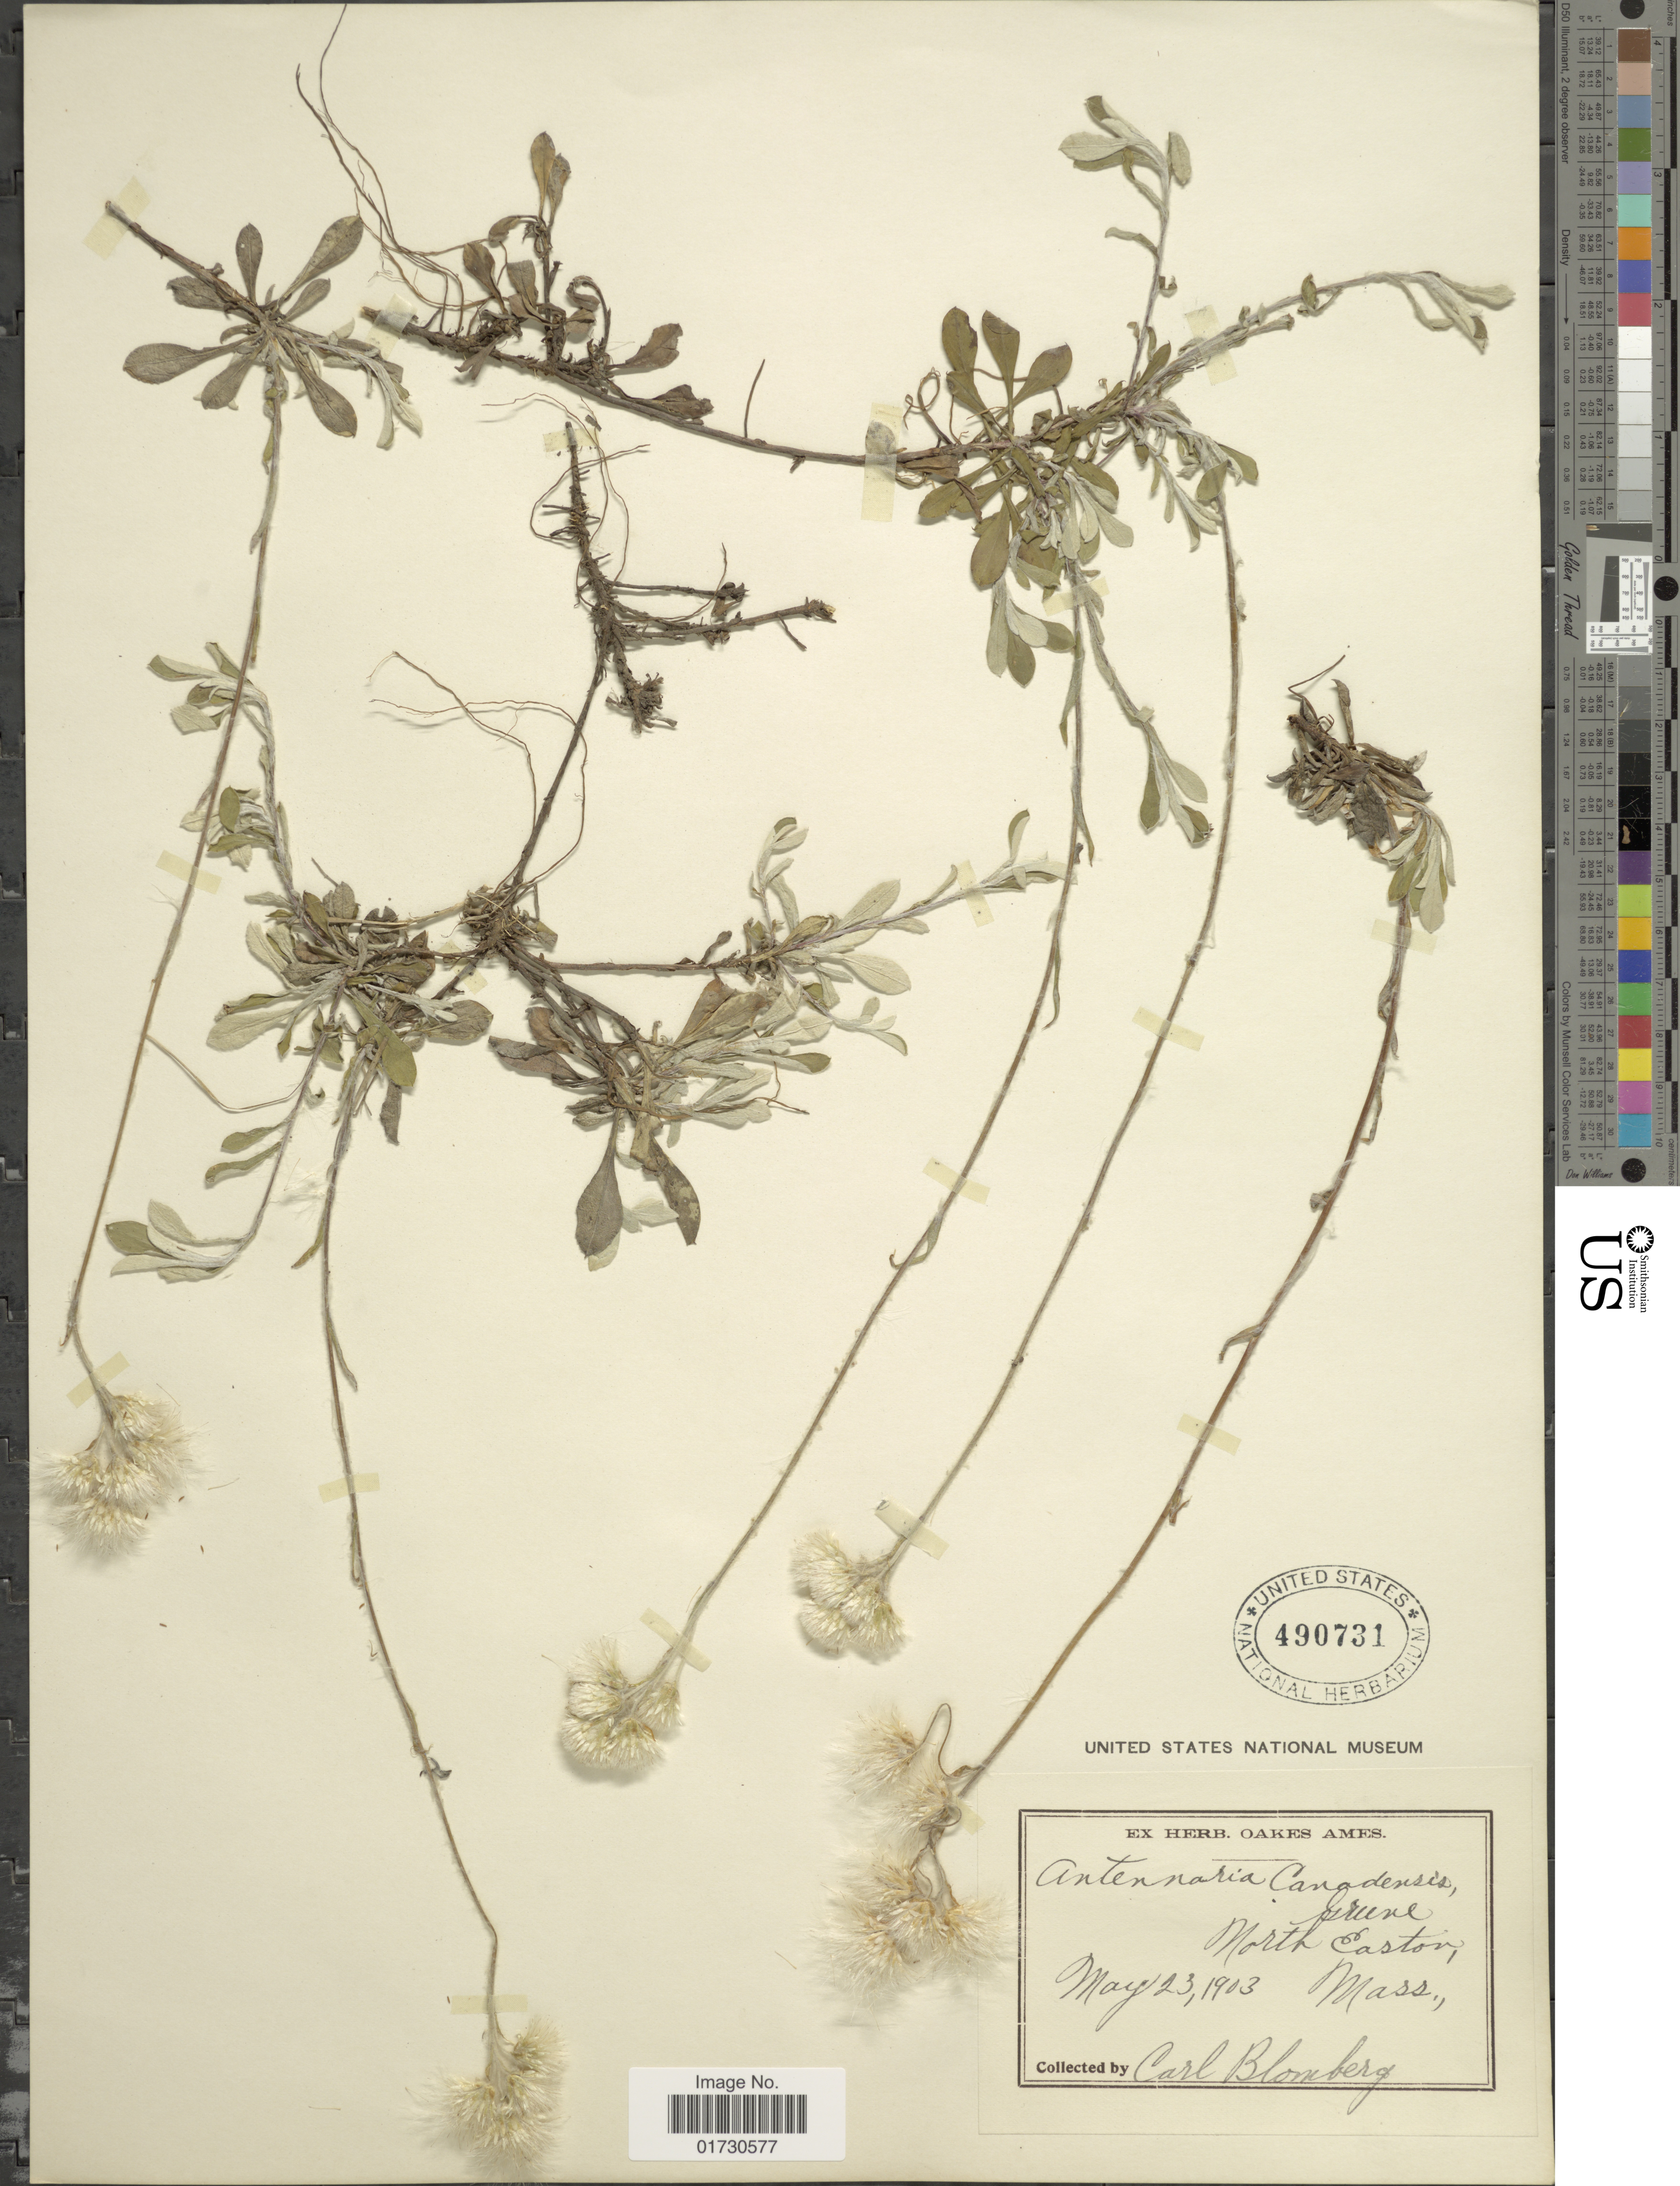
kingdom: Plantae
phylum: Tracheophyta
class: Magnoliopsida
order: Asterales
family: Asteraceae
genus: Antennaria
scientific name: Antennaria canadensis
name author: Greene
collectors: A. Blomberg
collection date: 1903-05-23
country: United States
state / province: Massachusetts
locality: North Easton, Mass.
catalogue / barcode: US 490731